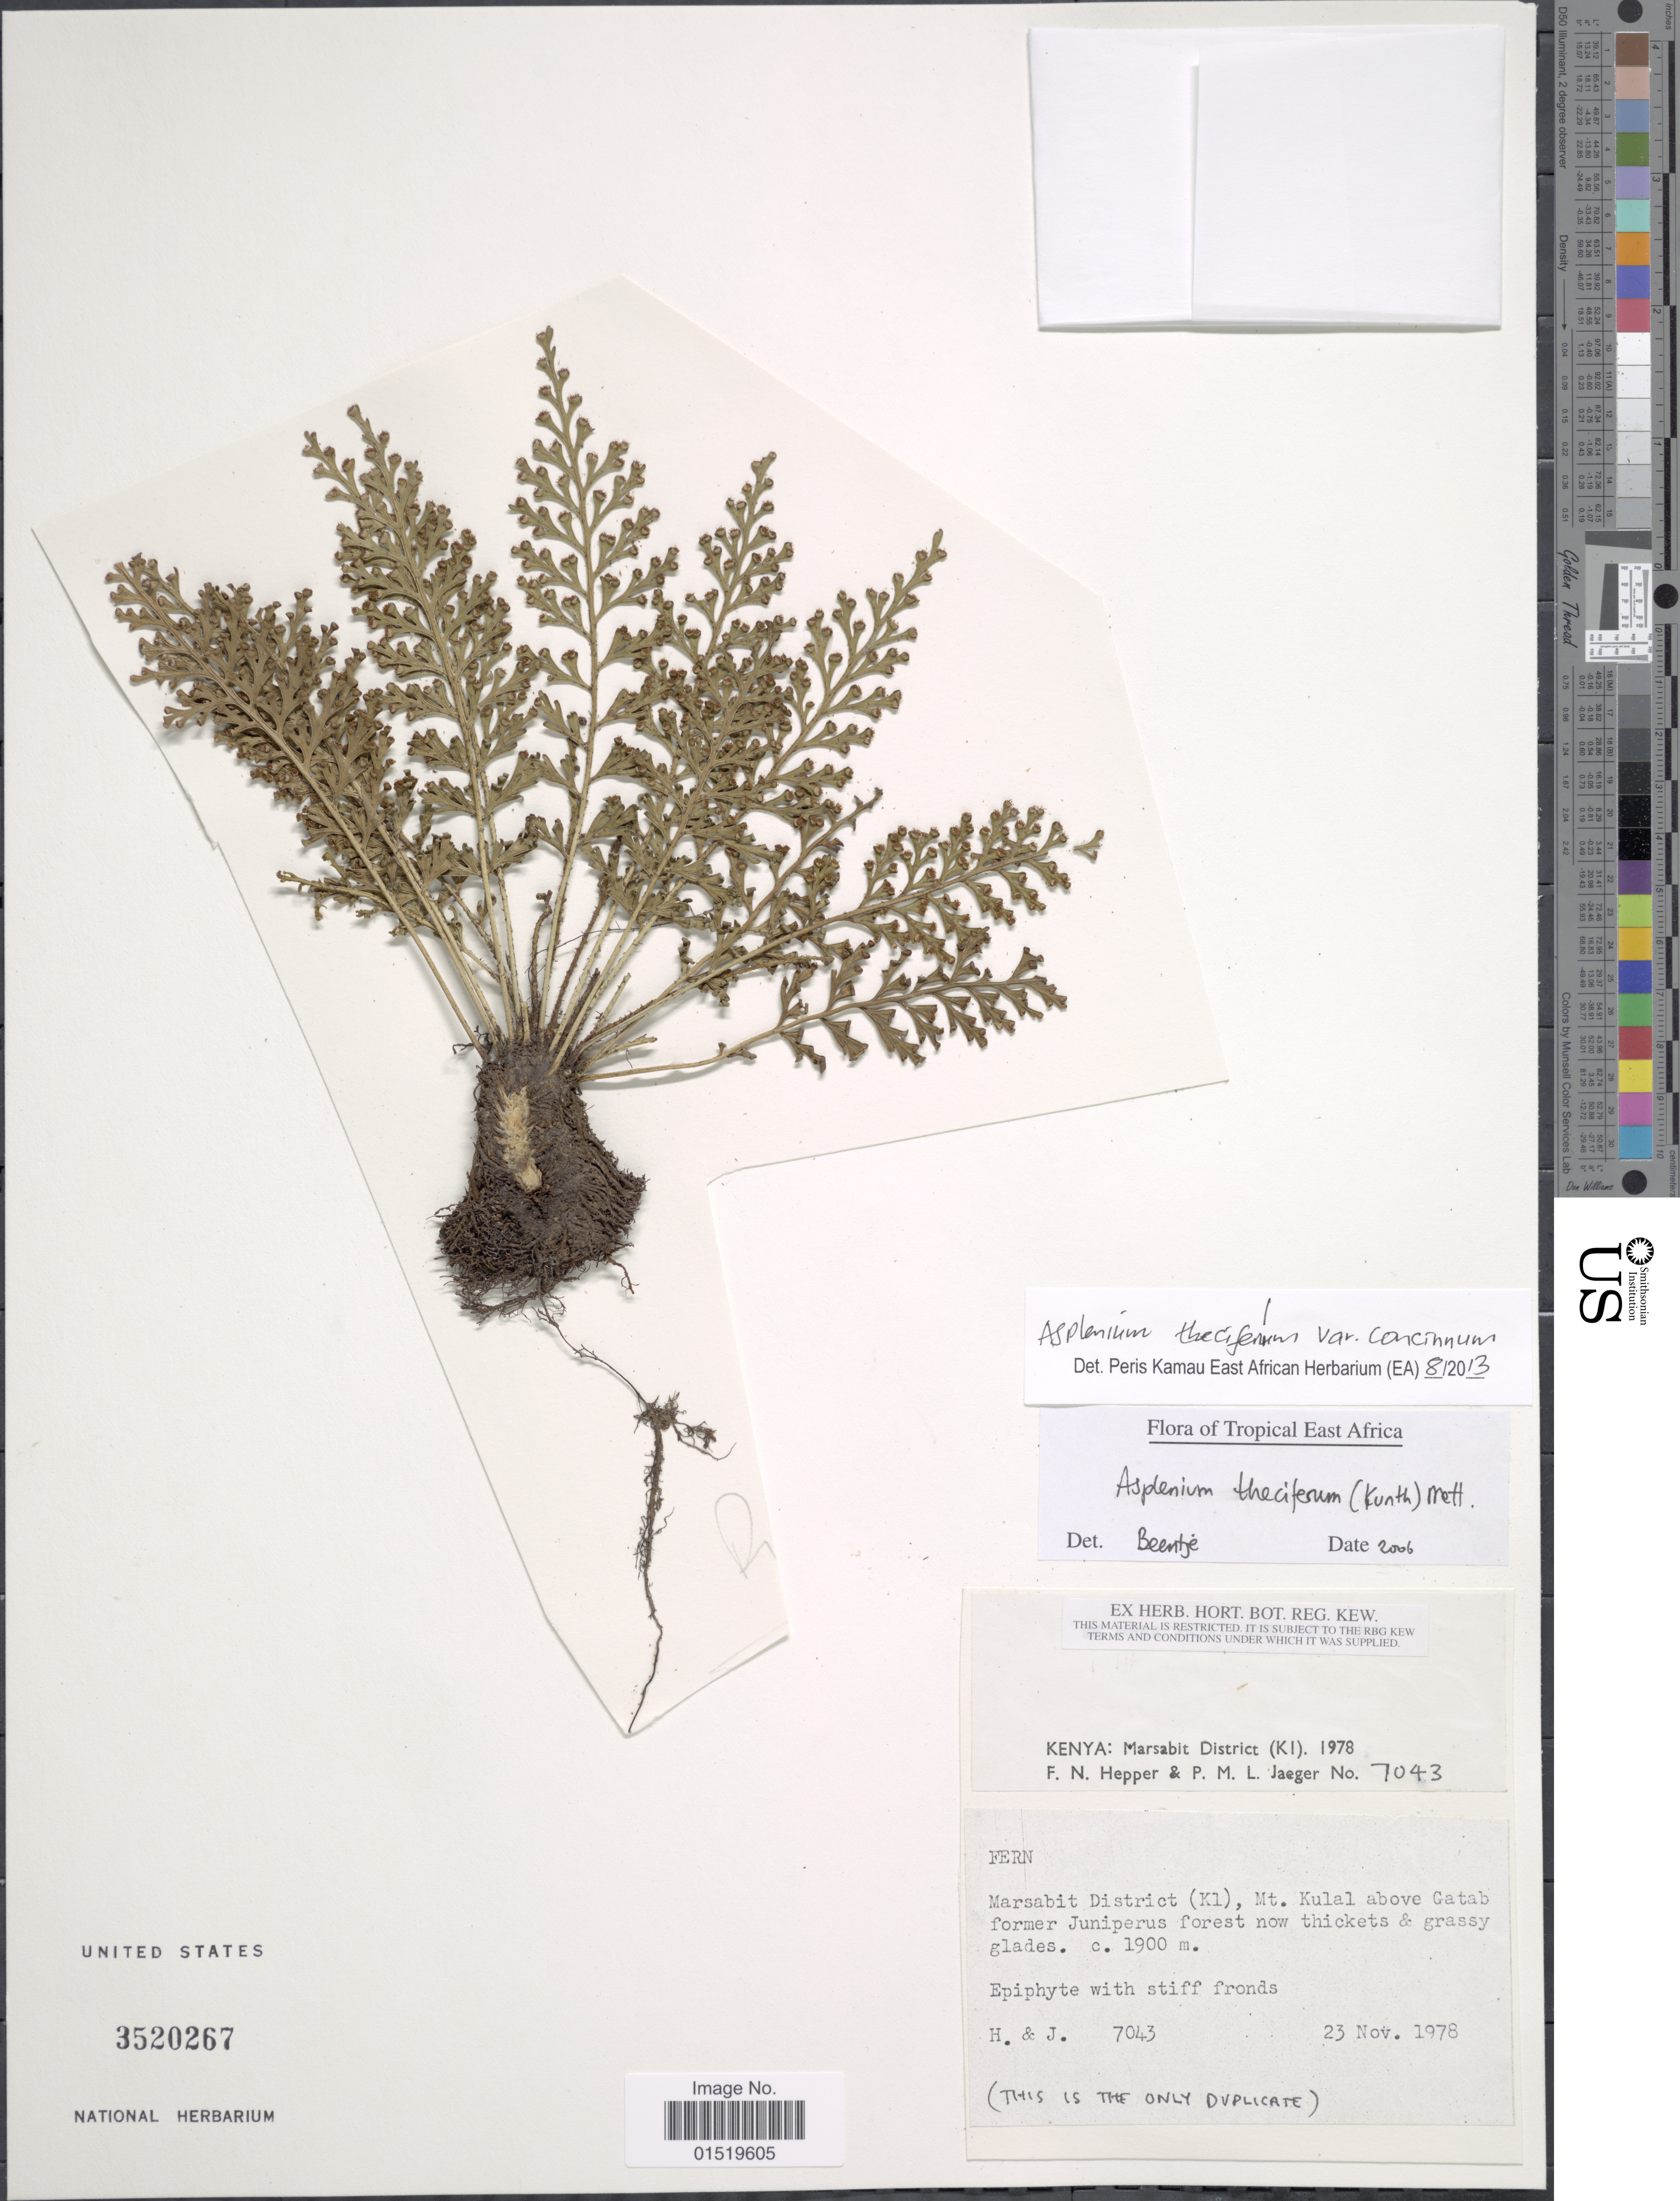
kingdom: Plantae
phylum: Tracheophyta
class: Polypodiopsida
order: Polypodiales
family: Aspleniaceae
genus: Asplenium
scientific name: Asplenium theciferum var. concinnum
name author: (Schrad.) Schelpe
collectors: F. Hepper & P. Jaeger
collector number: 7043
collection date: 1978-11-23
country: Kenya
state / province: Marsabit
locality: Marsabit (Kl), Mt Kulal above Gatab former Juniperus forest now thickets & grassy glades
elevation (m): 1900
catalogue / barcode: US 3520267